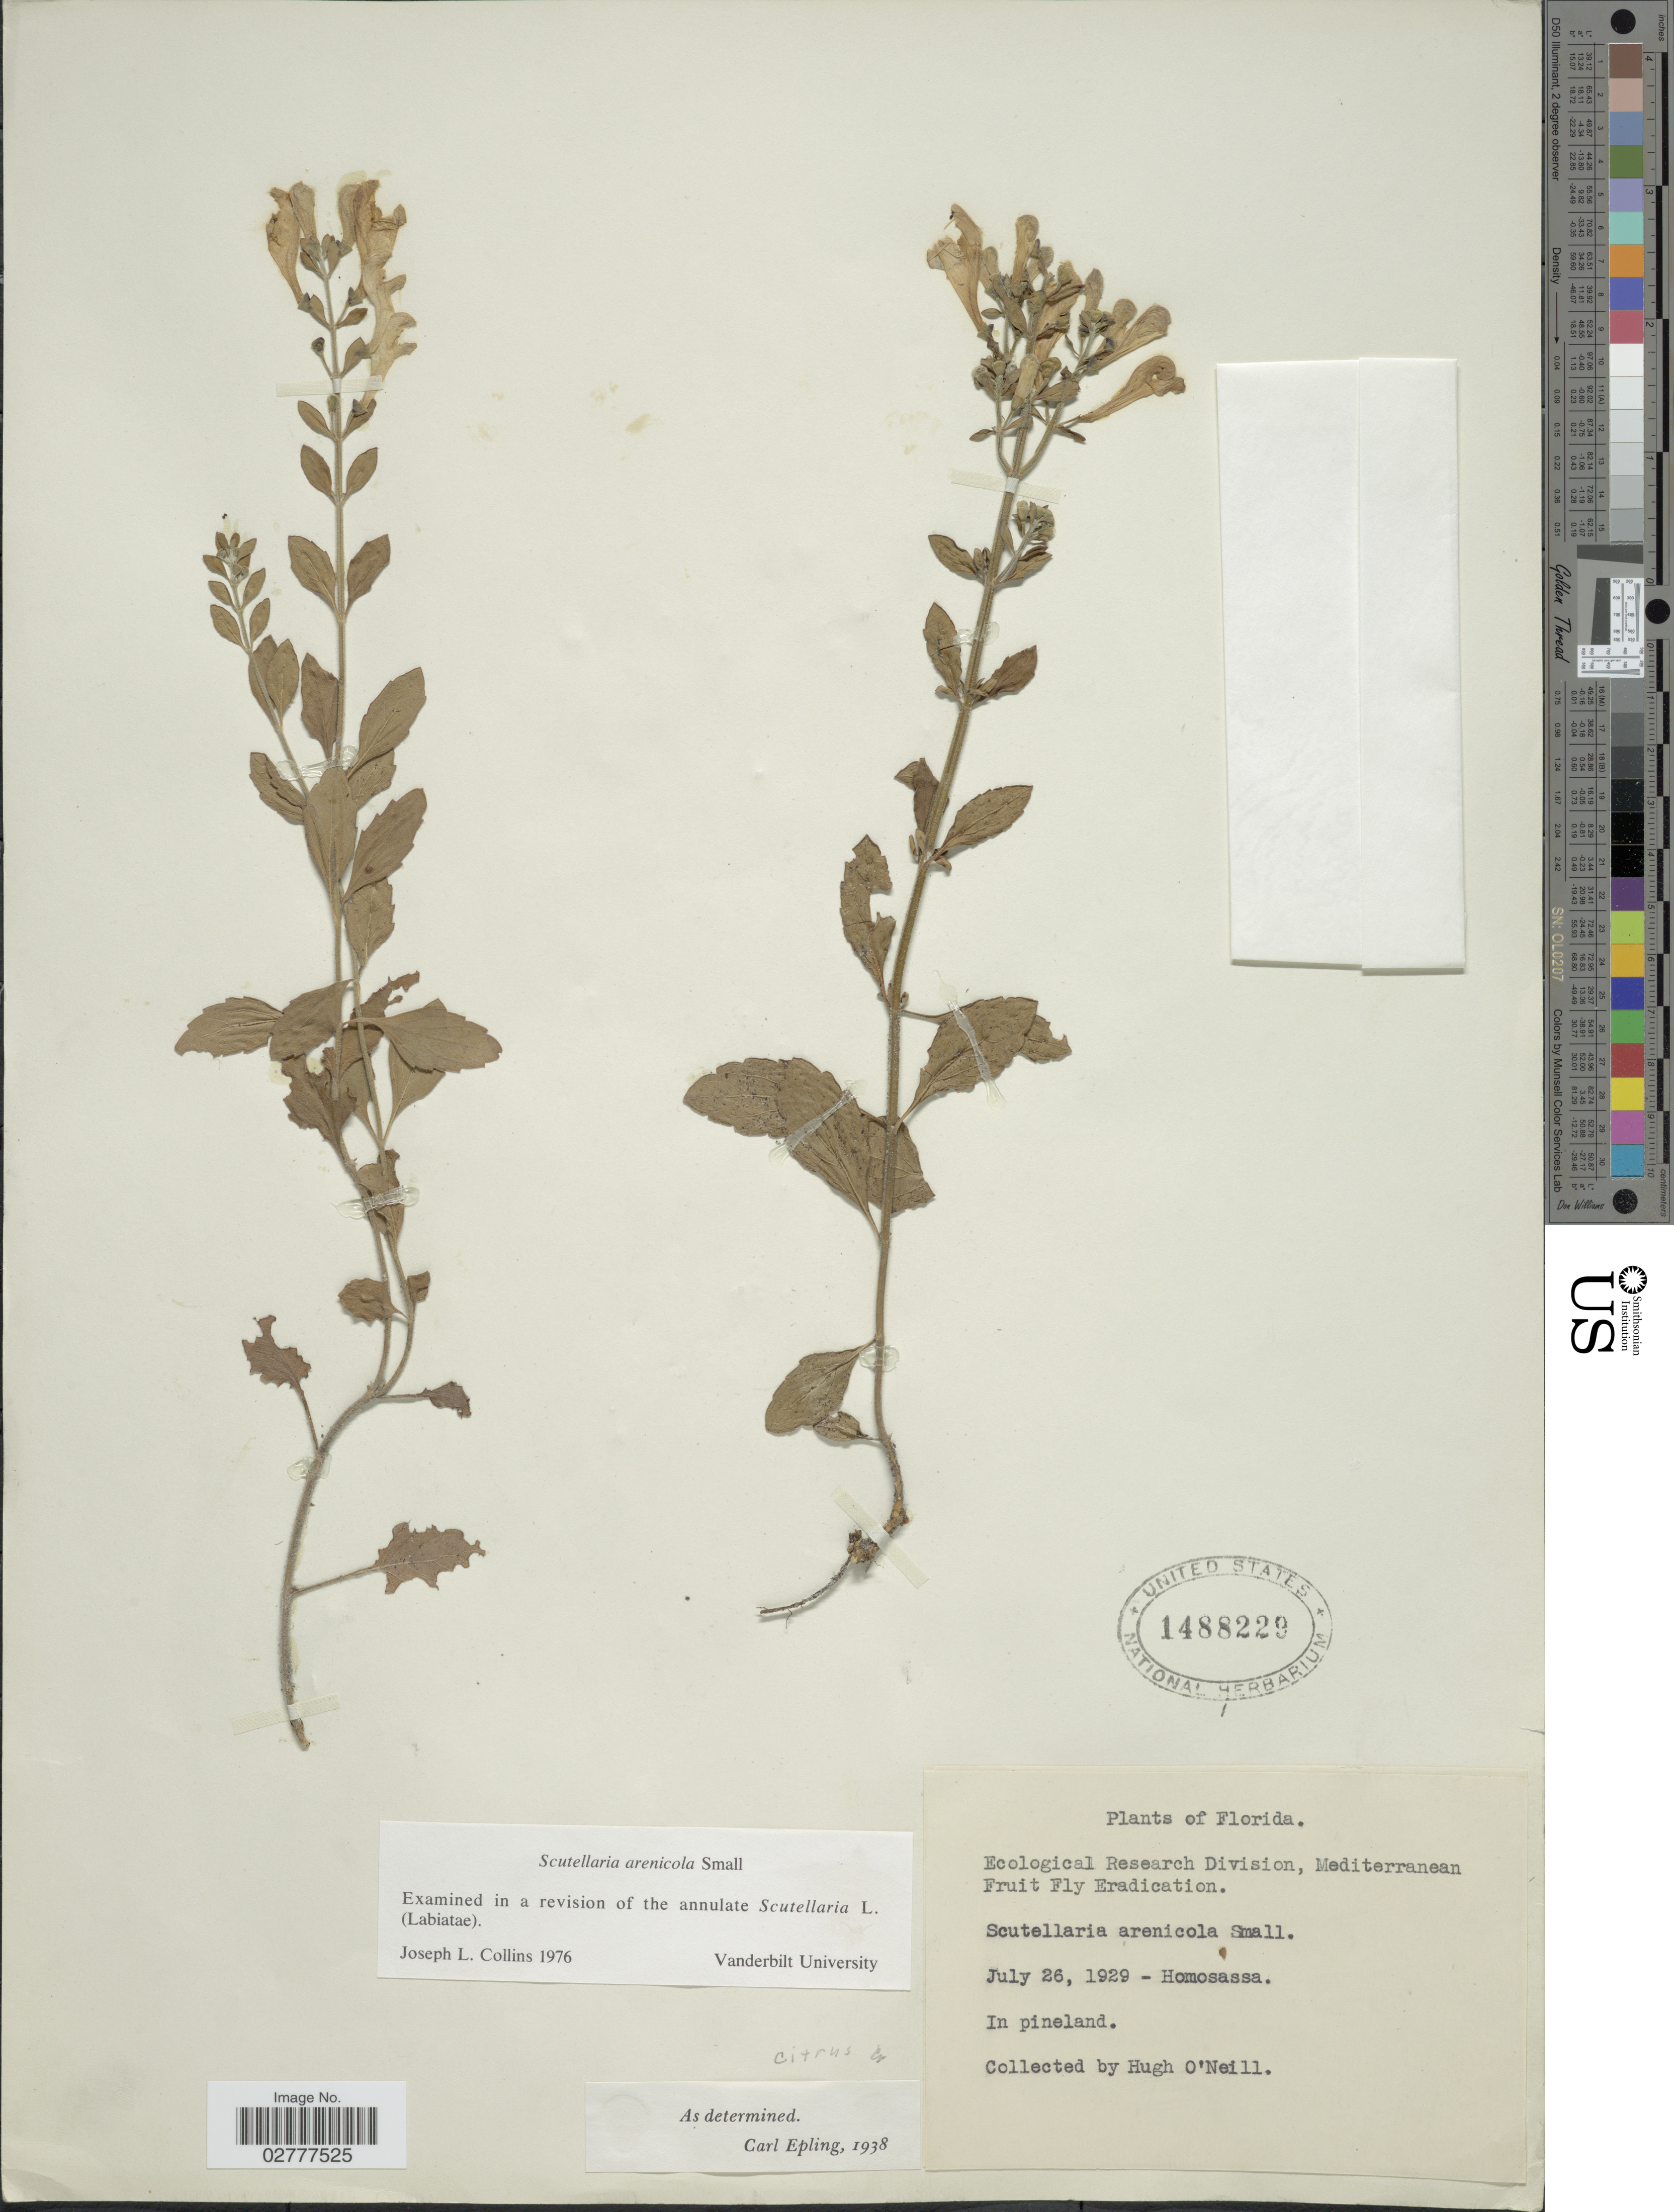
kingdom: Plantae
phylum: Tracheophyta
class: Magnoliopsida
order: Lamiales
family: Lamiaceae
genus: Scutellaria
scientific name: Scutellaria arenicola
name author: Small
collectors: H. O'Neill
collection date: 1929-07-26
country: United States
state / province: Florida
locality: Homosassa.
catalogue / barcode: US 1488229